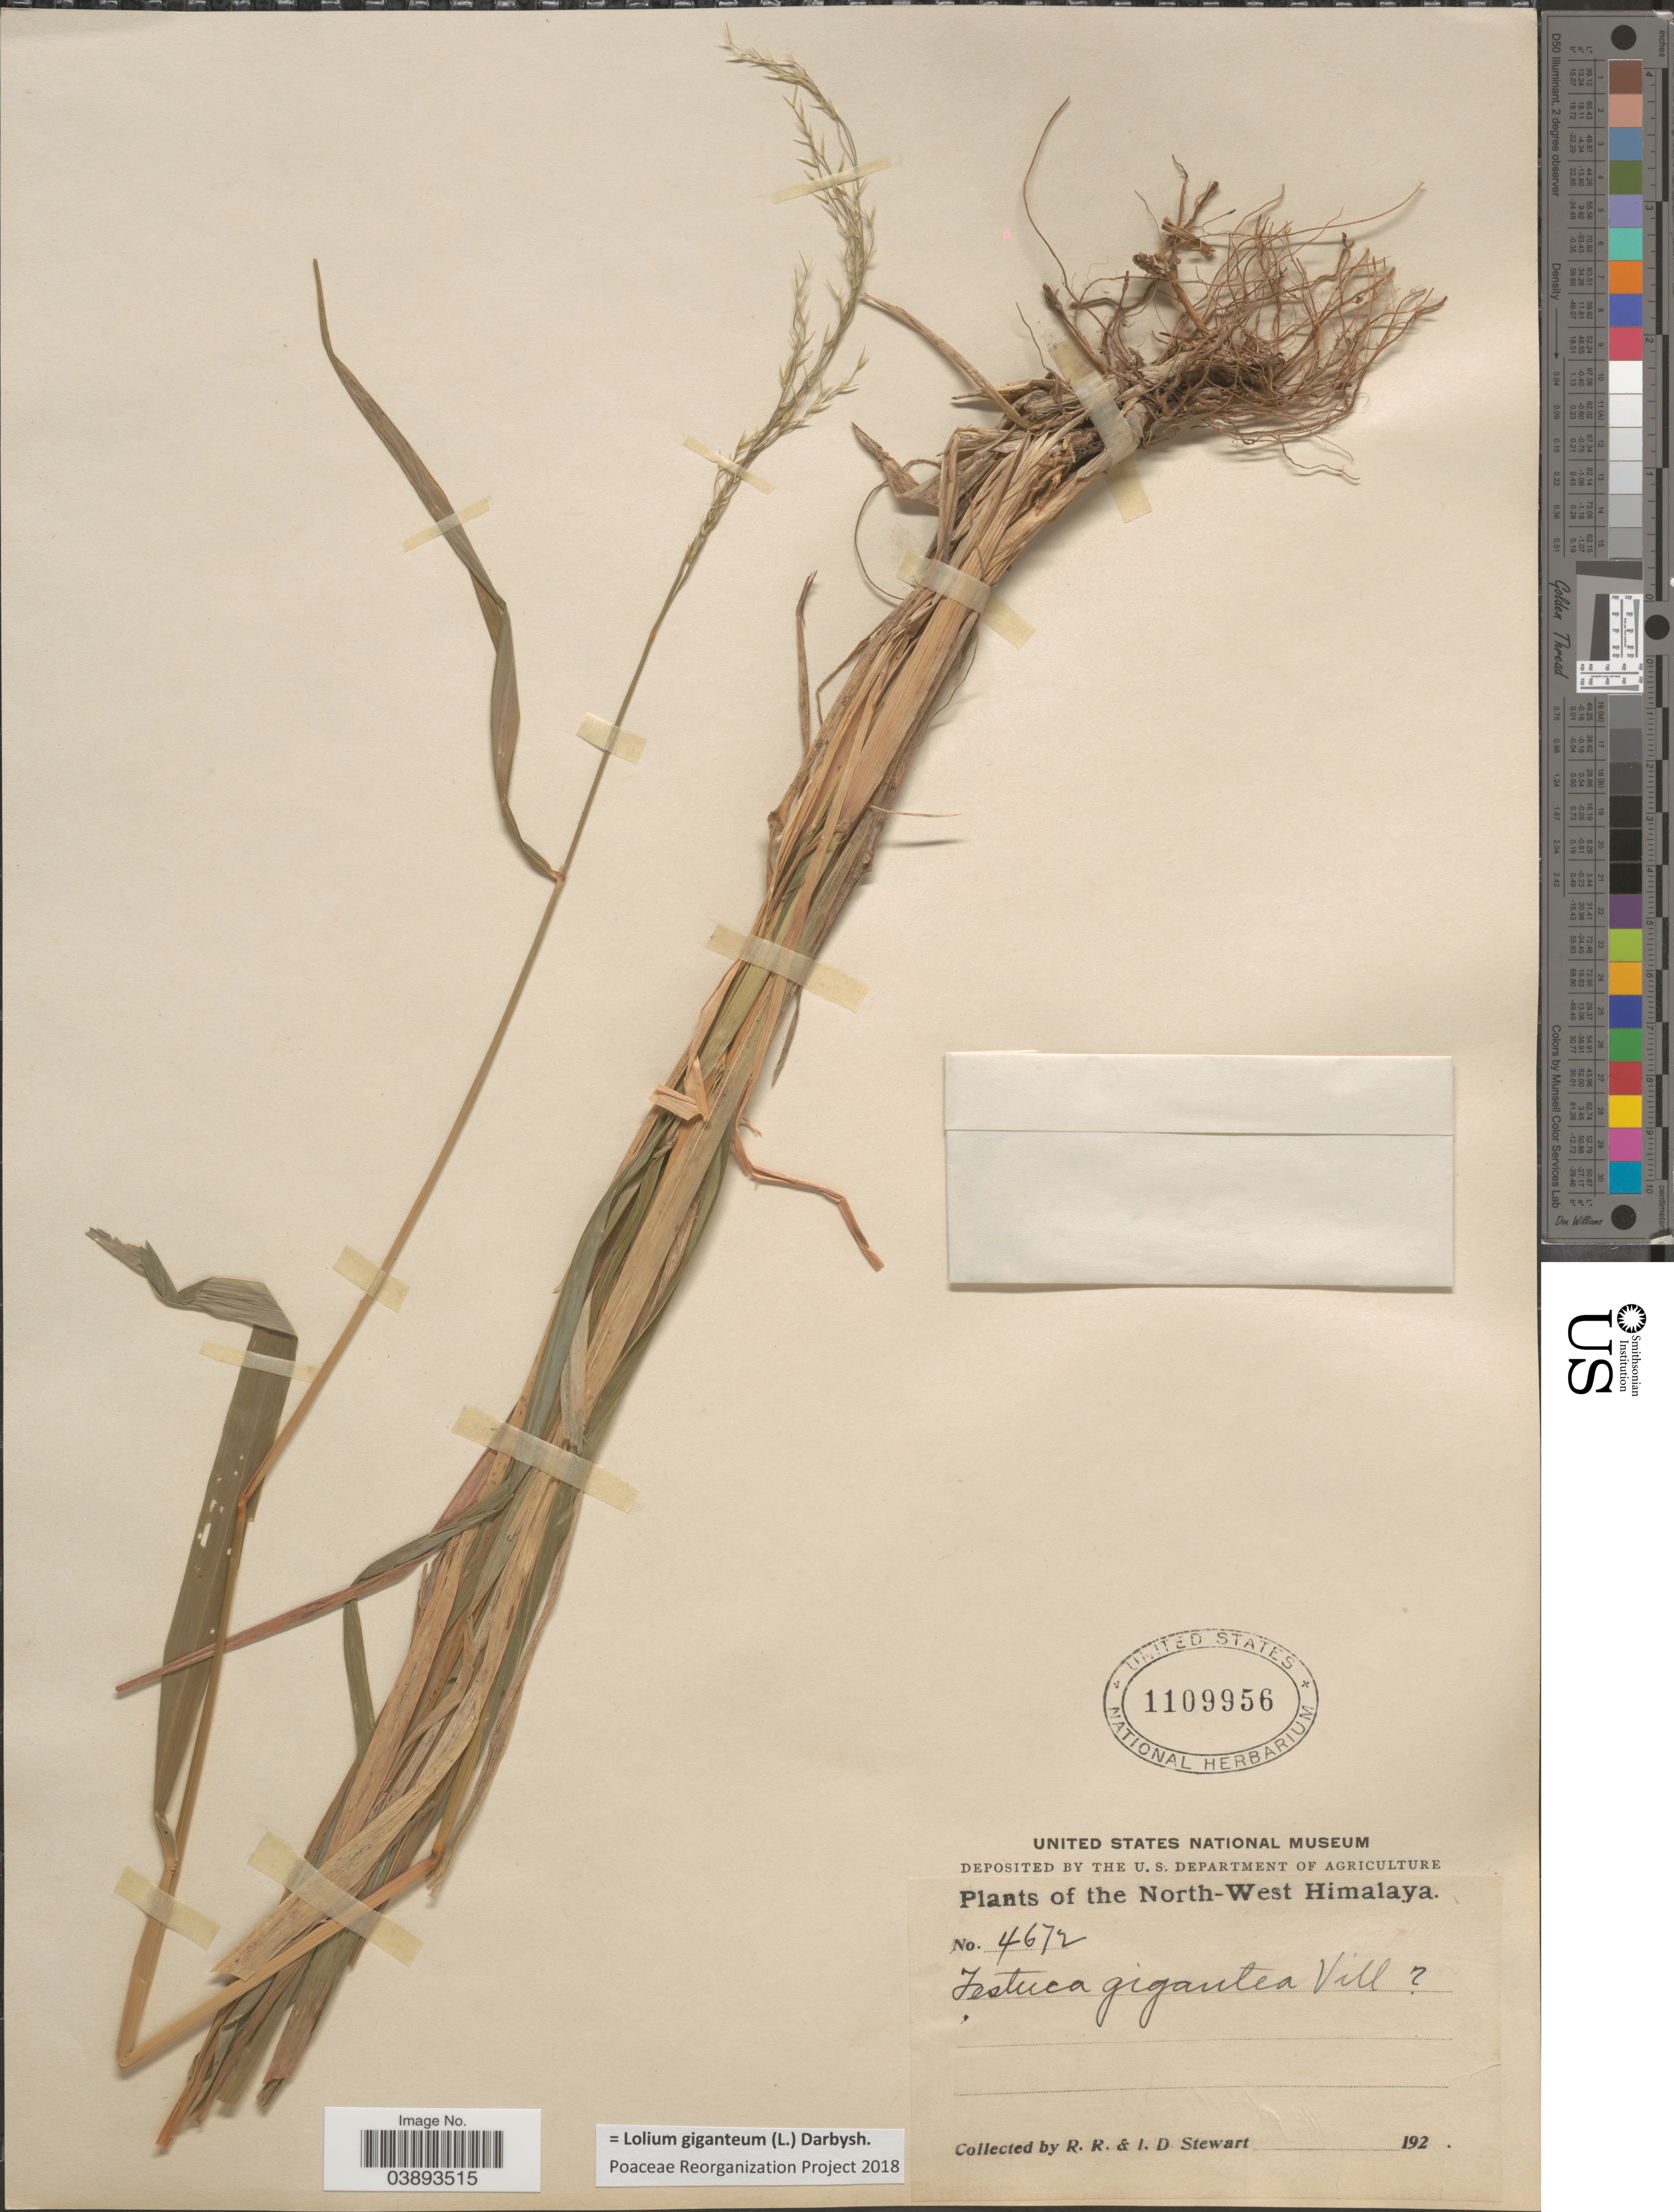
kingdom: Plantae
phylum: Tracheophyta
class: Liliopsida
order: Poales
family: Poaceae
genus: Lolium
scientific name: Lolium giganteum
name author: (L.) Darbysh.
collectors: R. Stewart & I. Stewart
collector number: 4672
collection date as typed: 192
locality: The North-West Himalaya.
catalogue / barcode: US 1109956